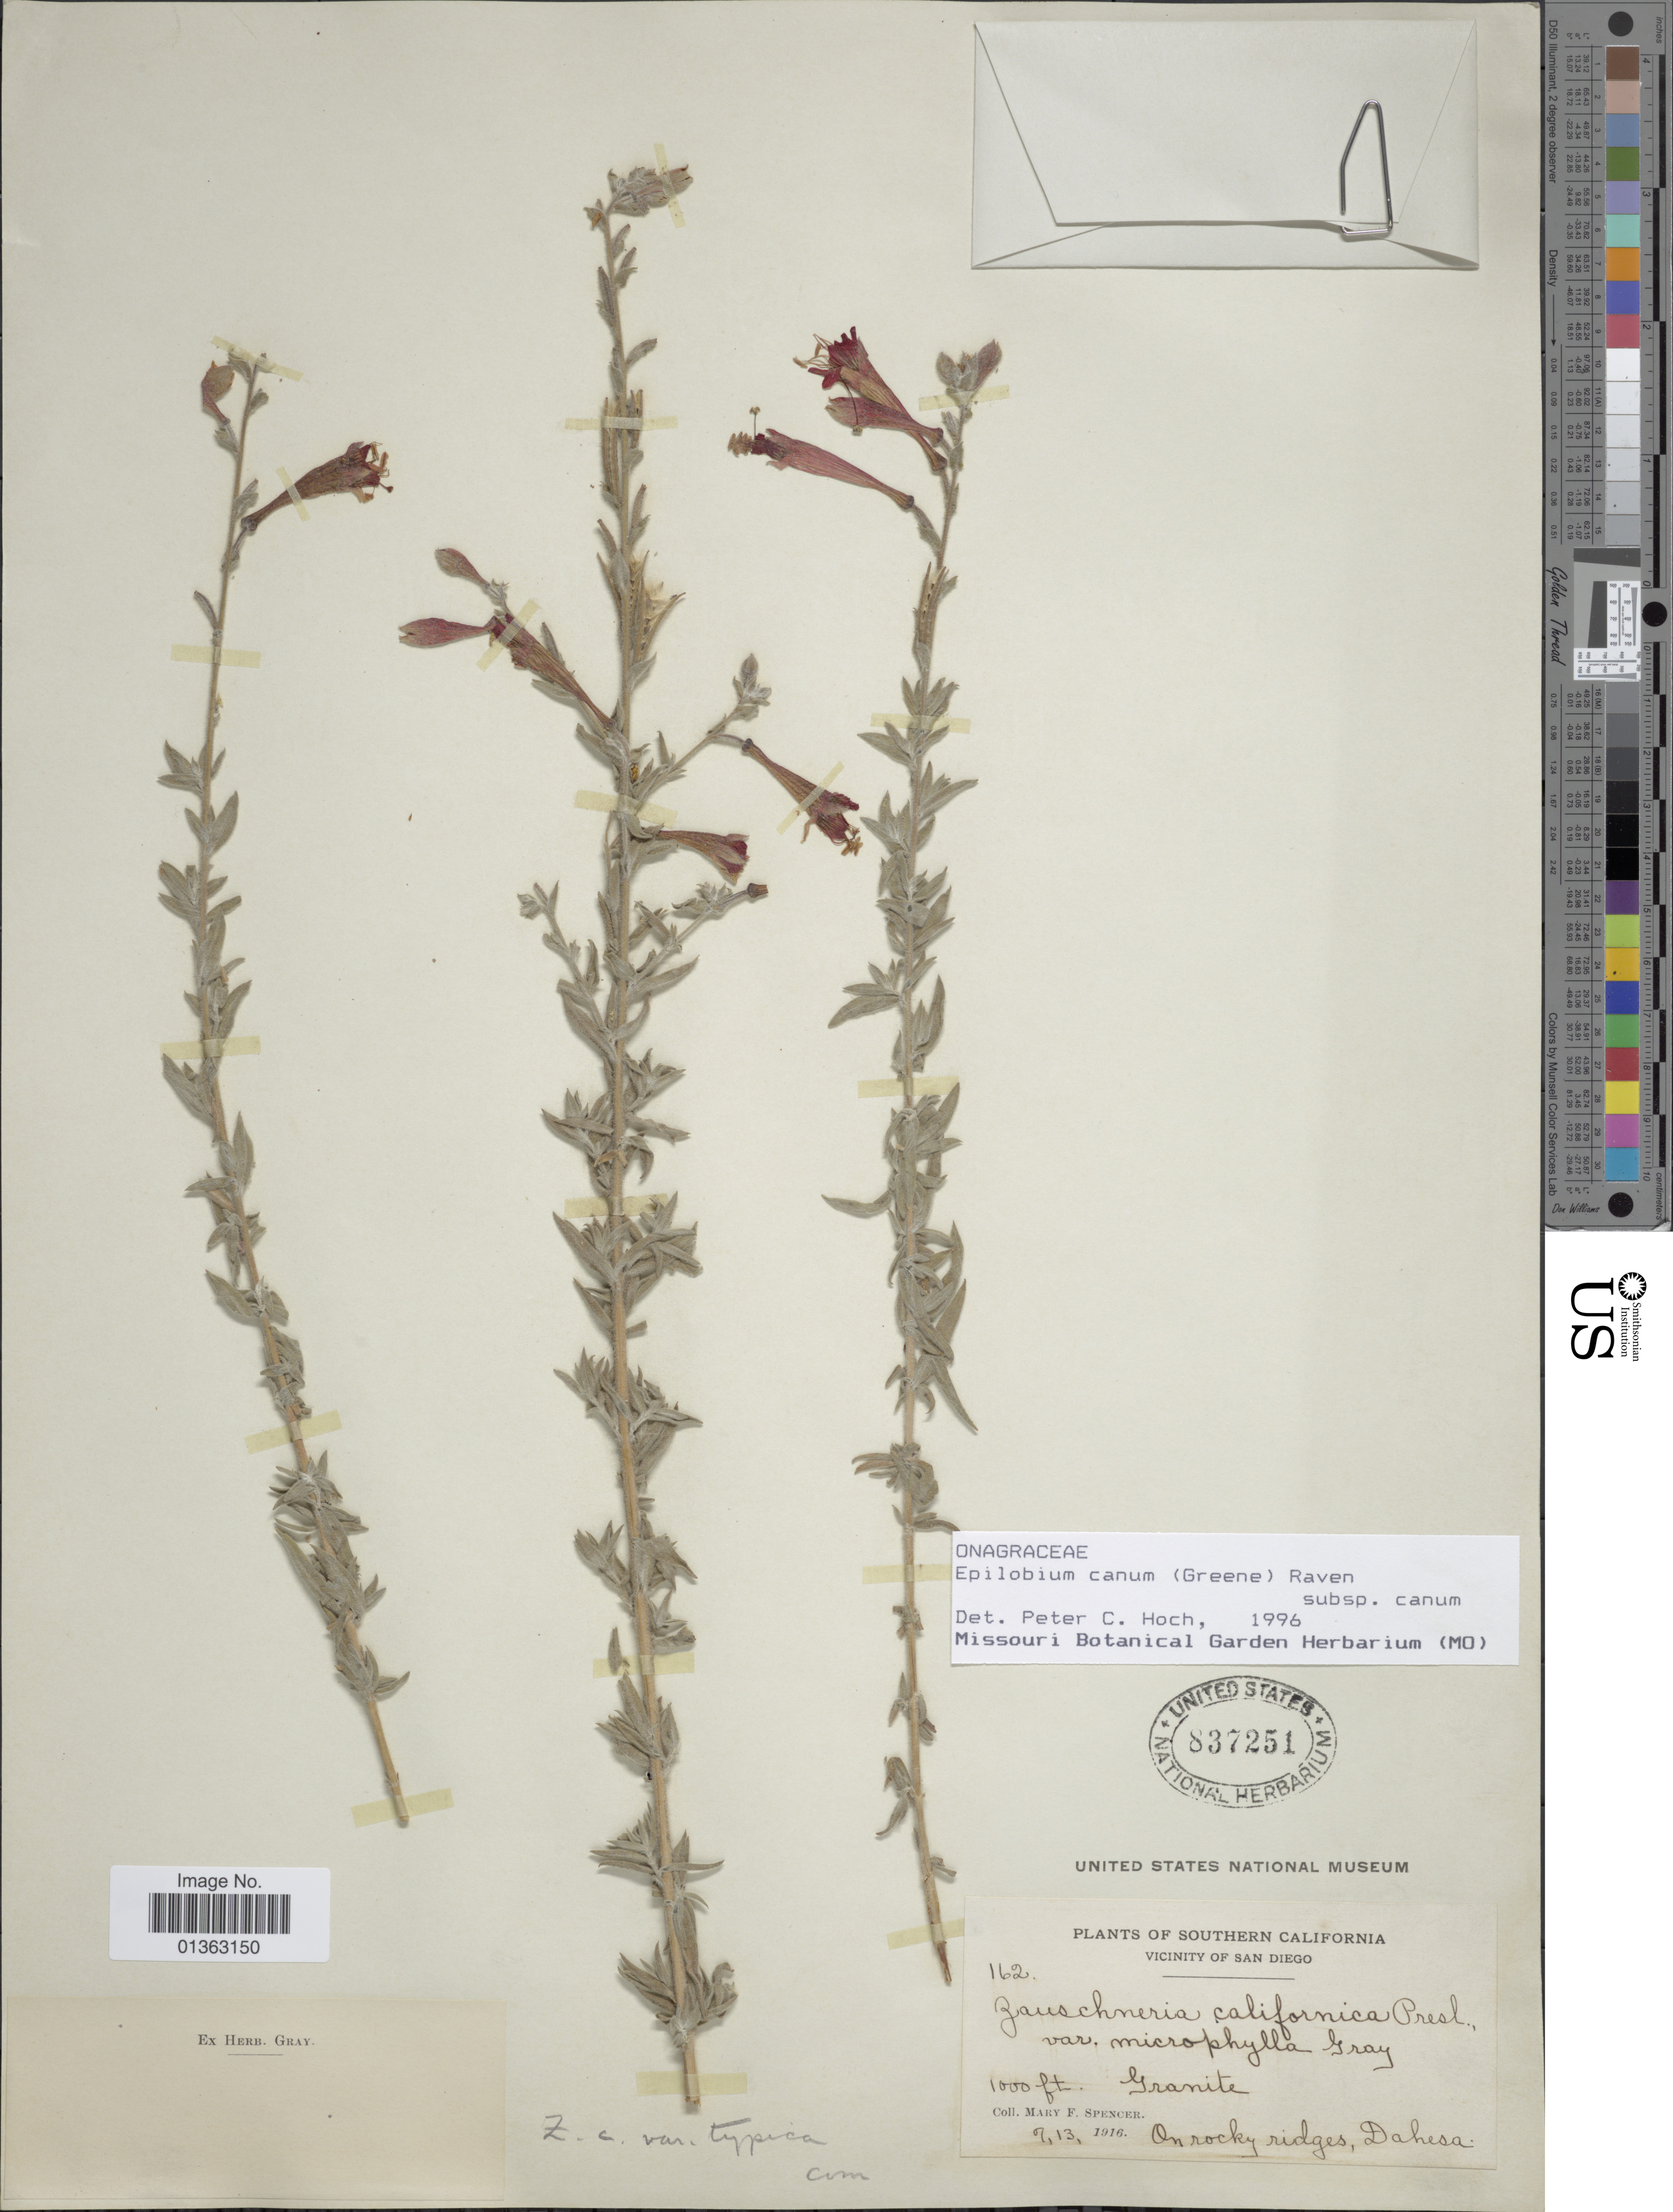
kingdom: Plantae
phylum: Tracheophyta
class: Magnoliopsida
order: Myrtales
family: Onagraceae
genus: Epilobium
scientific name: Epilobium canum subsp. canum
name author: (Greene) P.H. Raven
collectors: M. Spencer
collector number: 162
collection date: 1916-07-13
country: United States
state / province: California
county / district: San Diego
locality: Southern California. Vicinity of San Diego.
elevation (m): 305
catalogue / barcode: US 837251